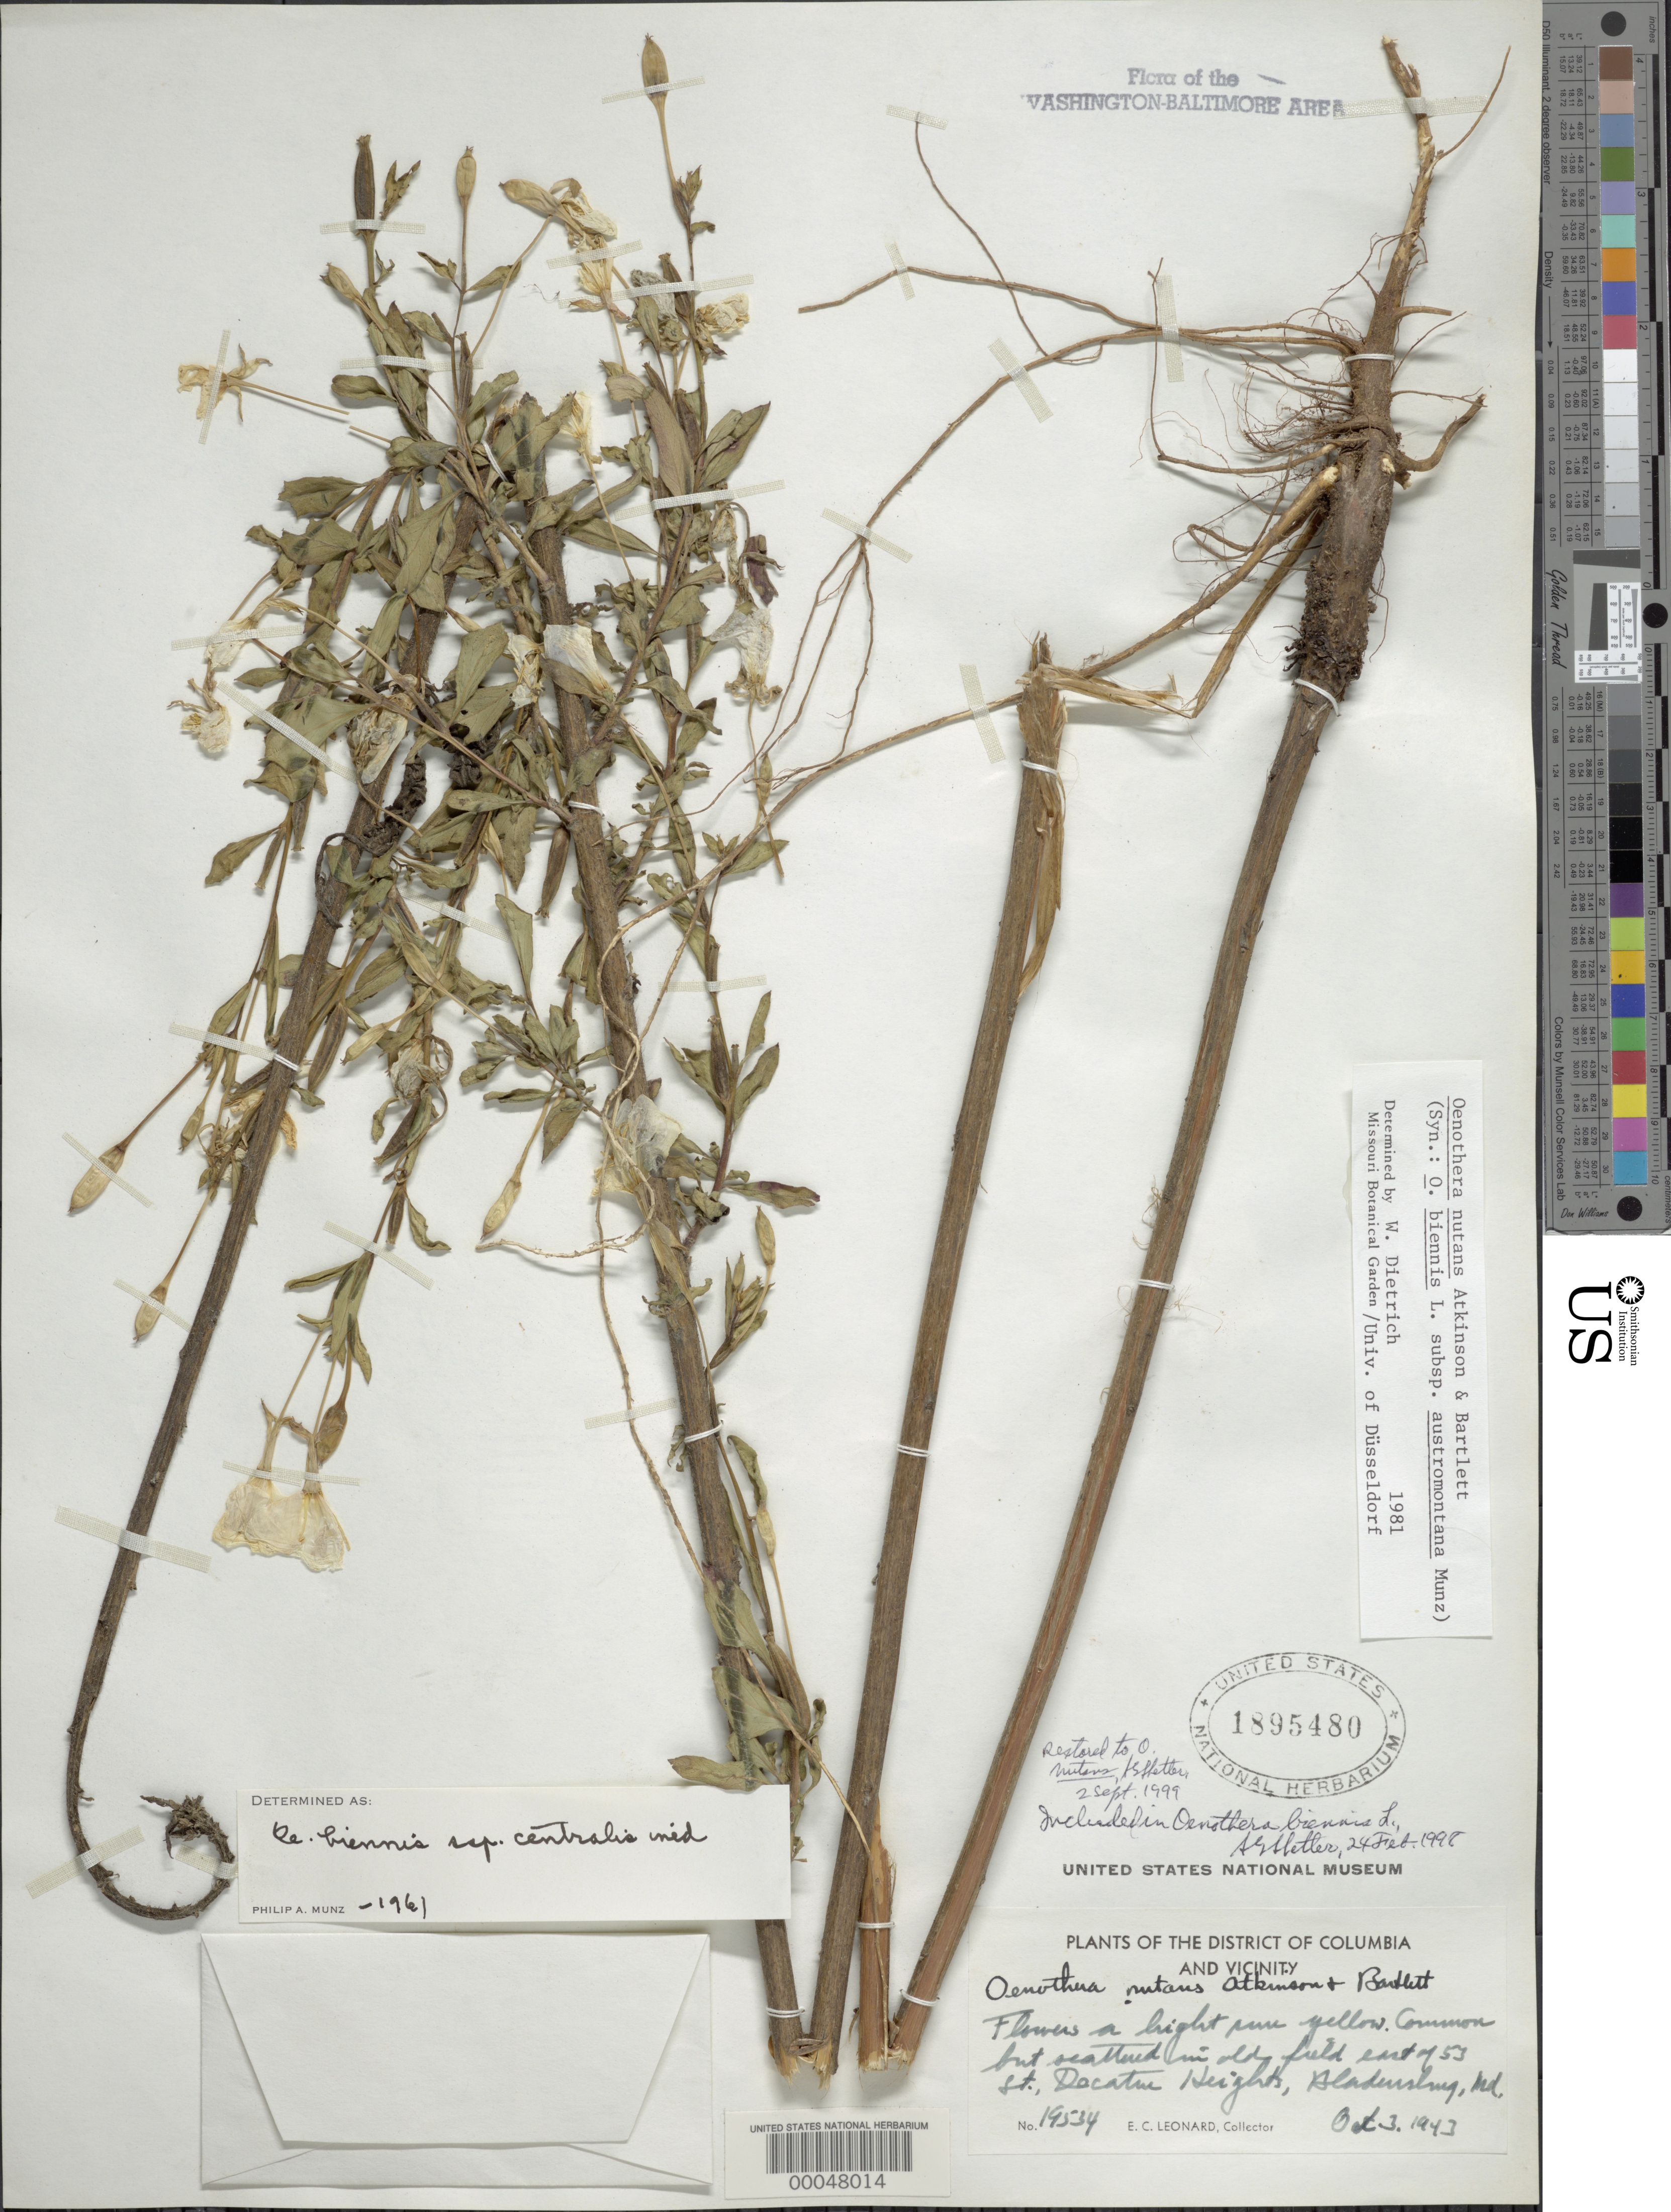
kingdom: Plantae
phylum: Tracheophyta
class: Magnoliopsida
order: Myrtales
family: Onagraceae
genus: Oenothera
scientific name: Oenothera nutans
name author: G.F. Atk. & Bartlett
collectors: E. C. Leonard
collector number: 19534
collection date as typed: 03 Oct 1943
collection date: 1943-10-03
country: United States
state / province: Maryland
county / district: Prince George's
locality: Bladensburg, Decatur Heights, E of 53rd St.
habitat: Scattered in old field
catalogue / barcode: US 1895480